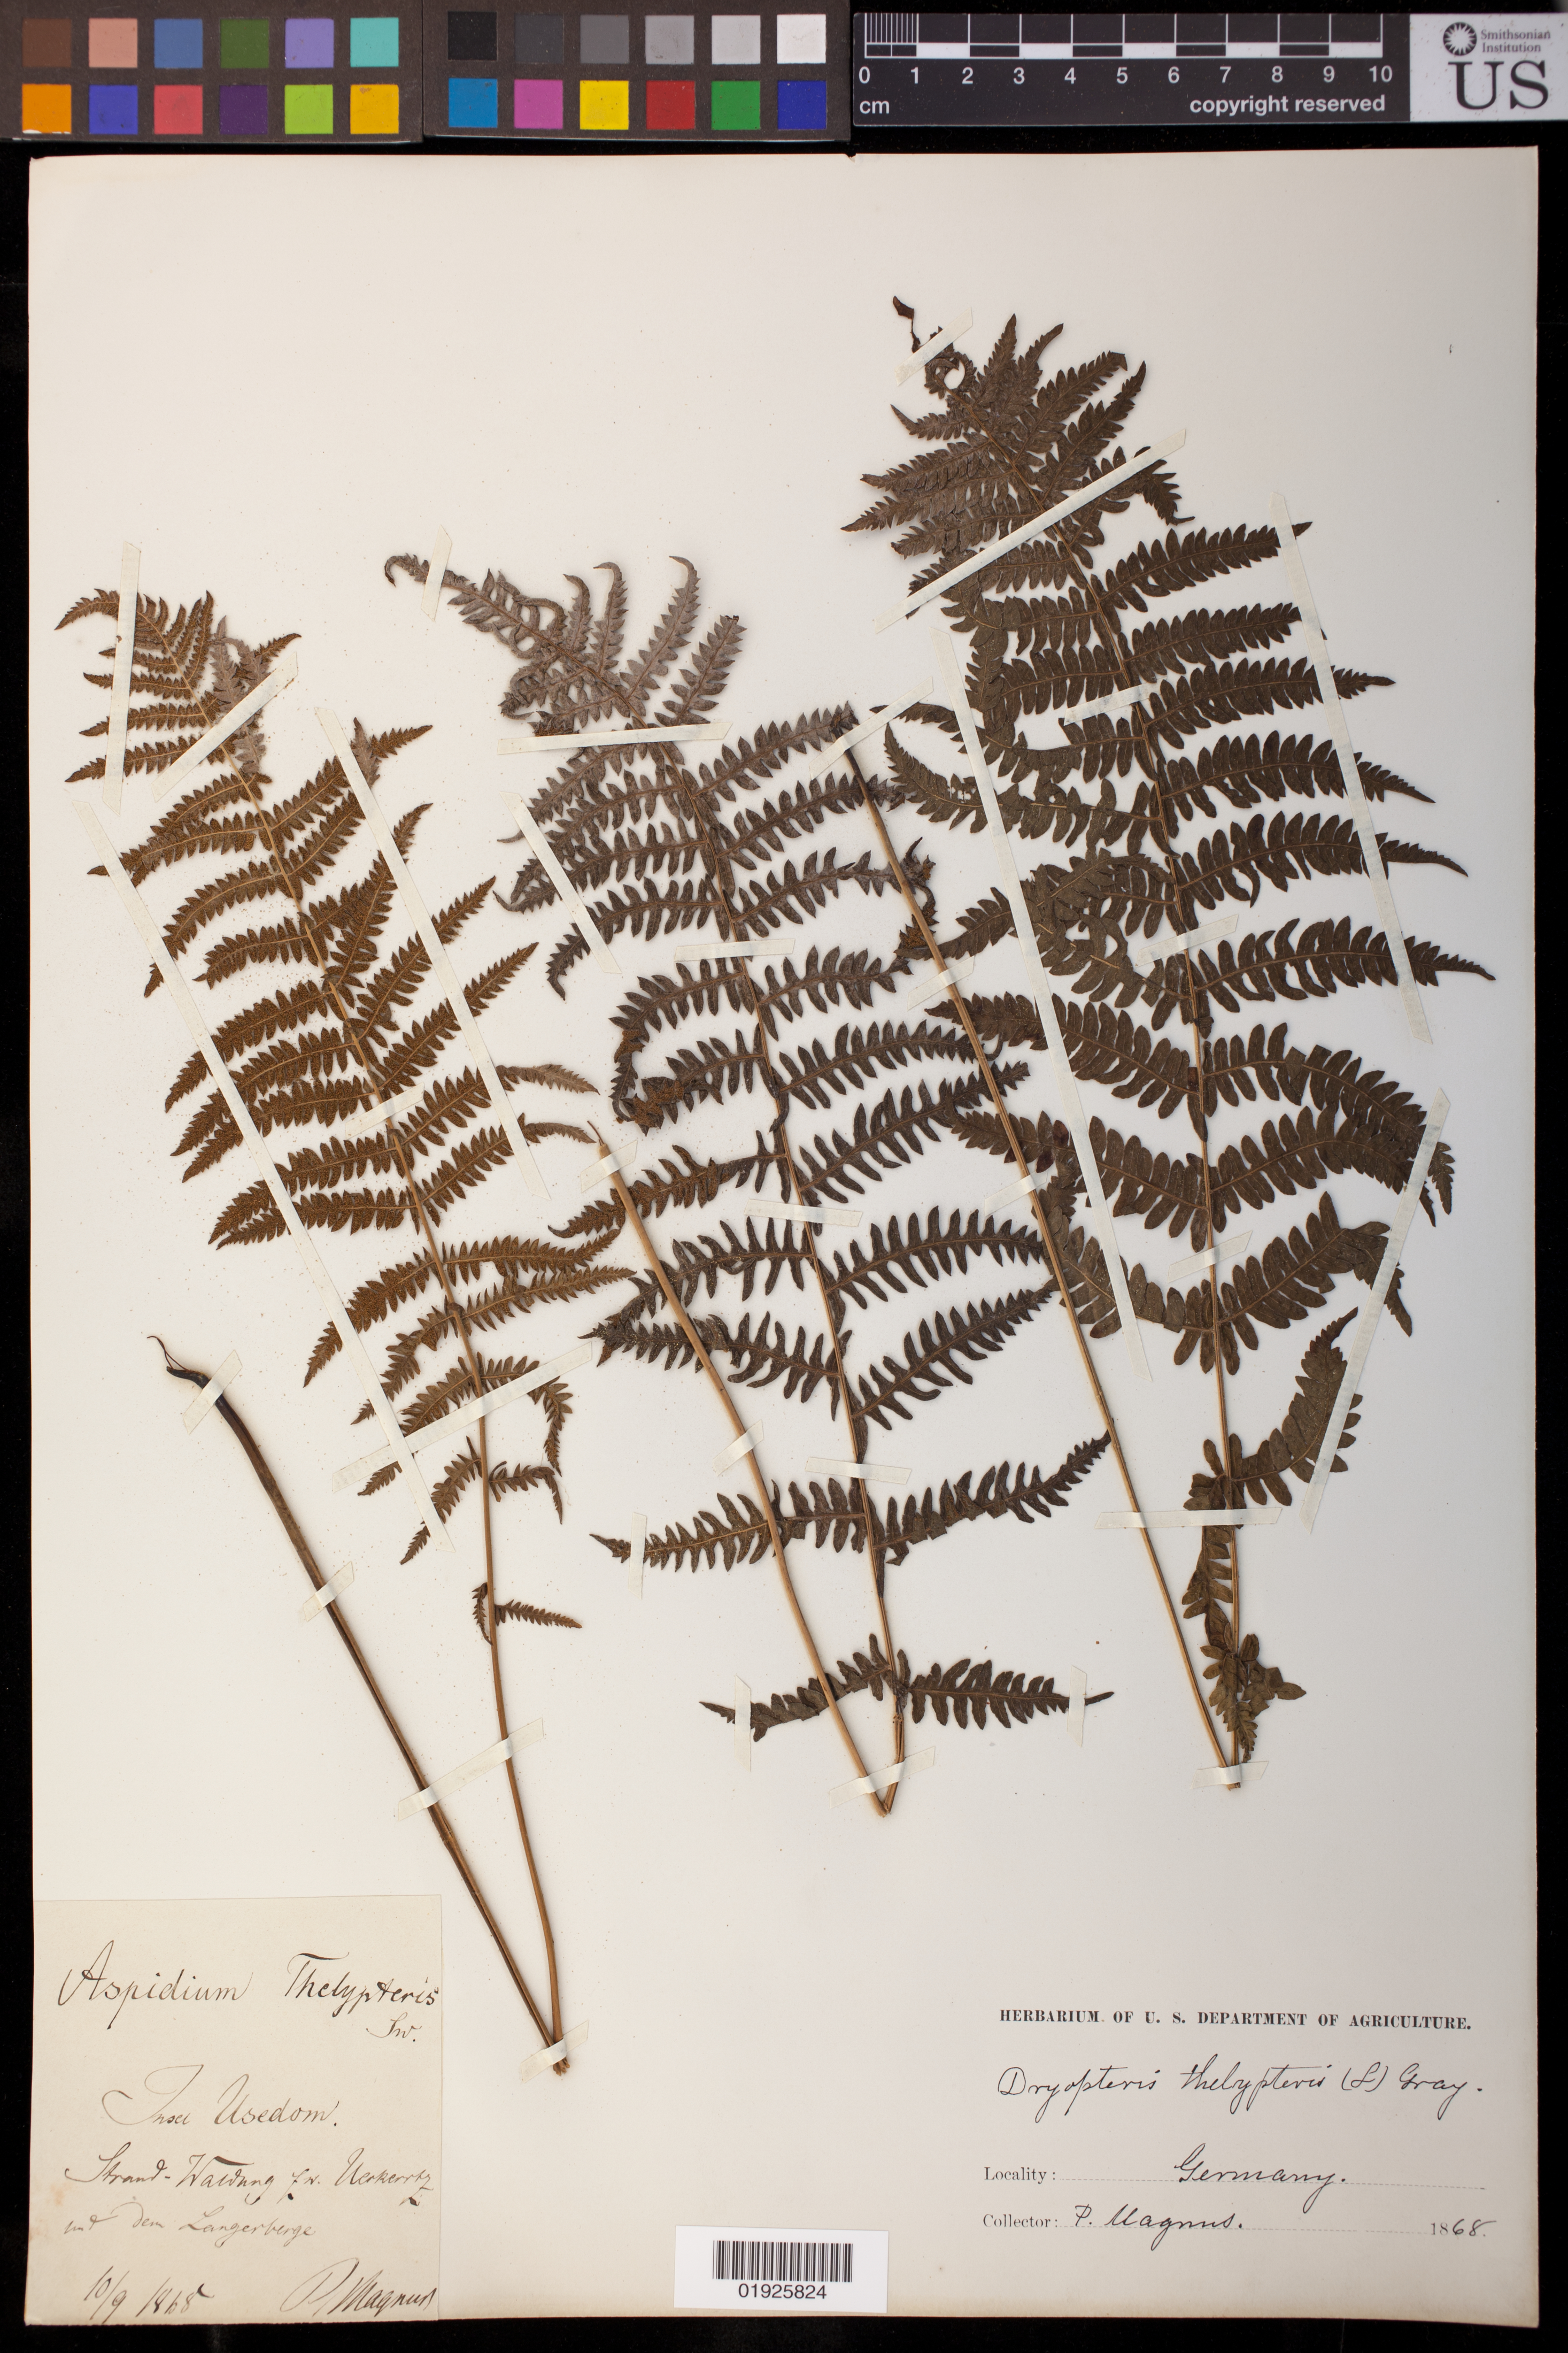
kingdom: Plantae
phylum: Tracheophyta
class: Polypodiopsida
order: Polypodiales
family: Thelypteridaceae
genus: Thelypteris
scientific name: Thelypteris palustris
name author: (Salisb.) Schott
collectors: P. Magnus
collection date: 1868-09-10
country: Germany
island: Usedom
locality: Insel Usedom. Grand-Wairing fr. erkerrig unt der Langerberge. [interpreted]